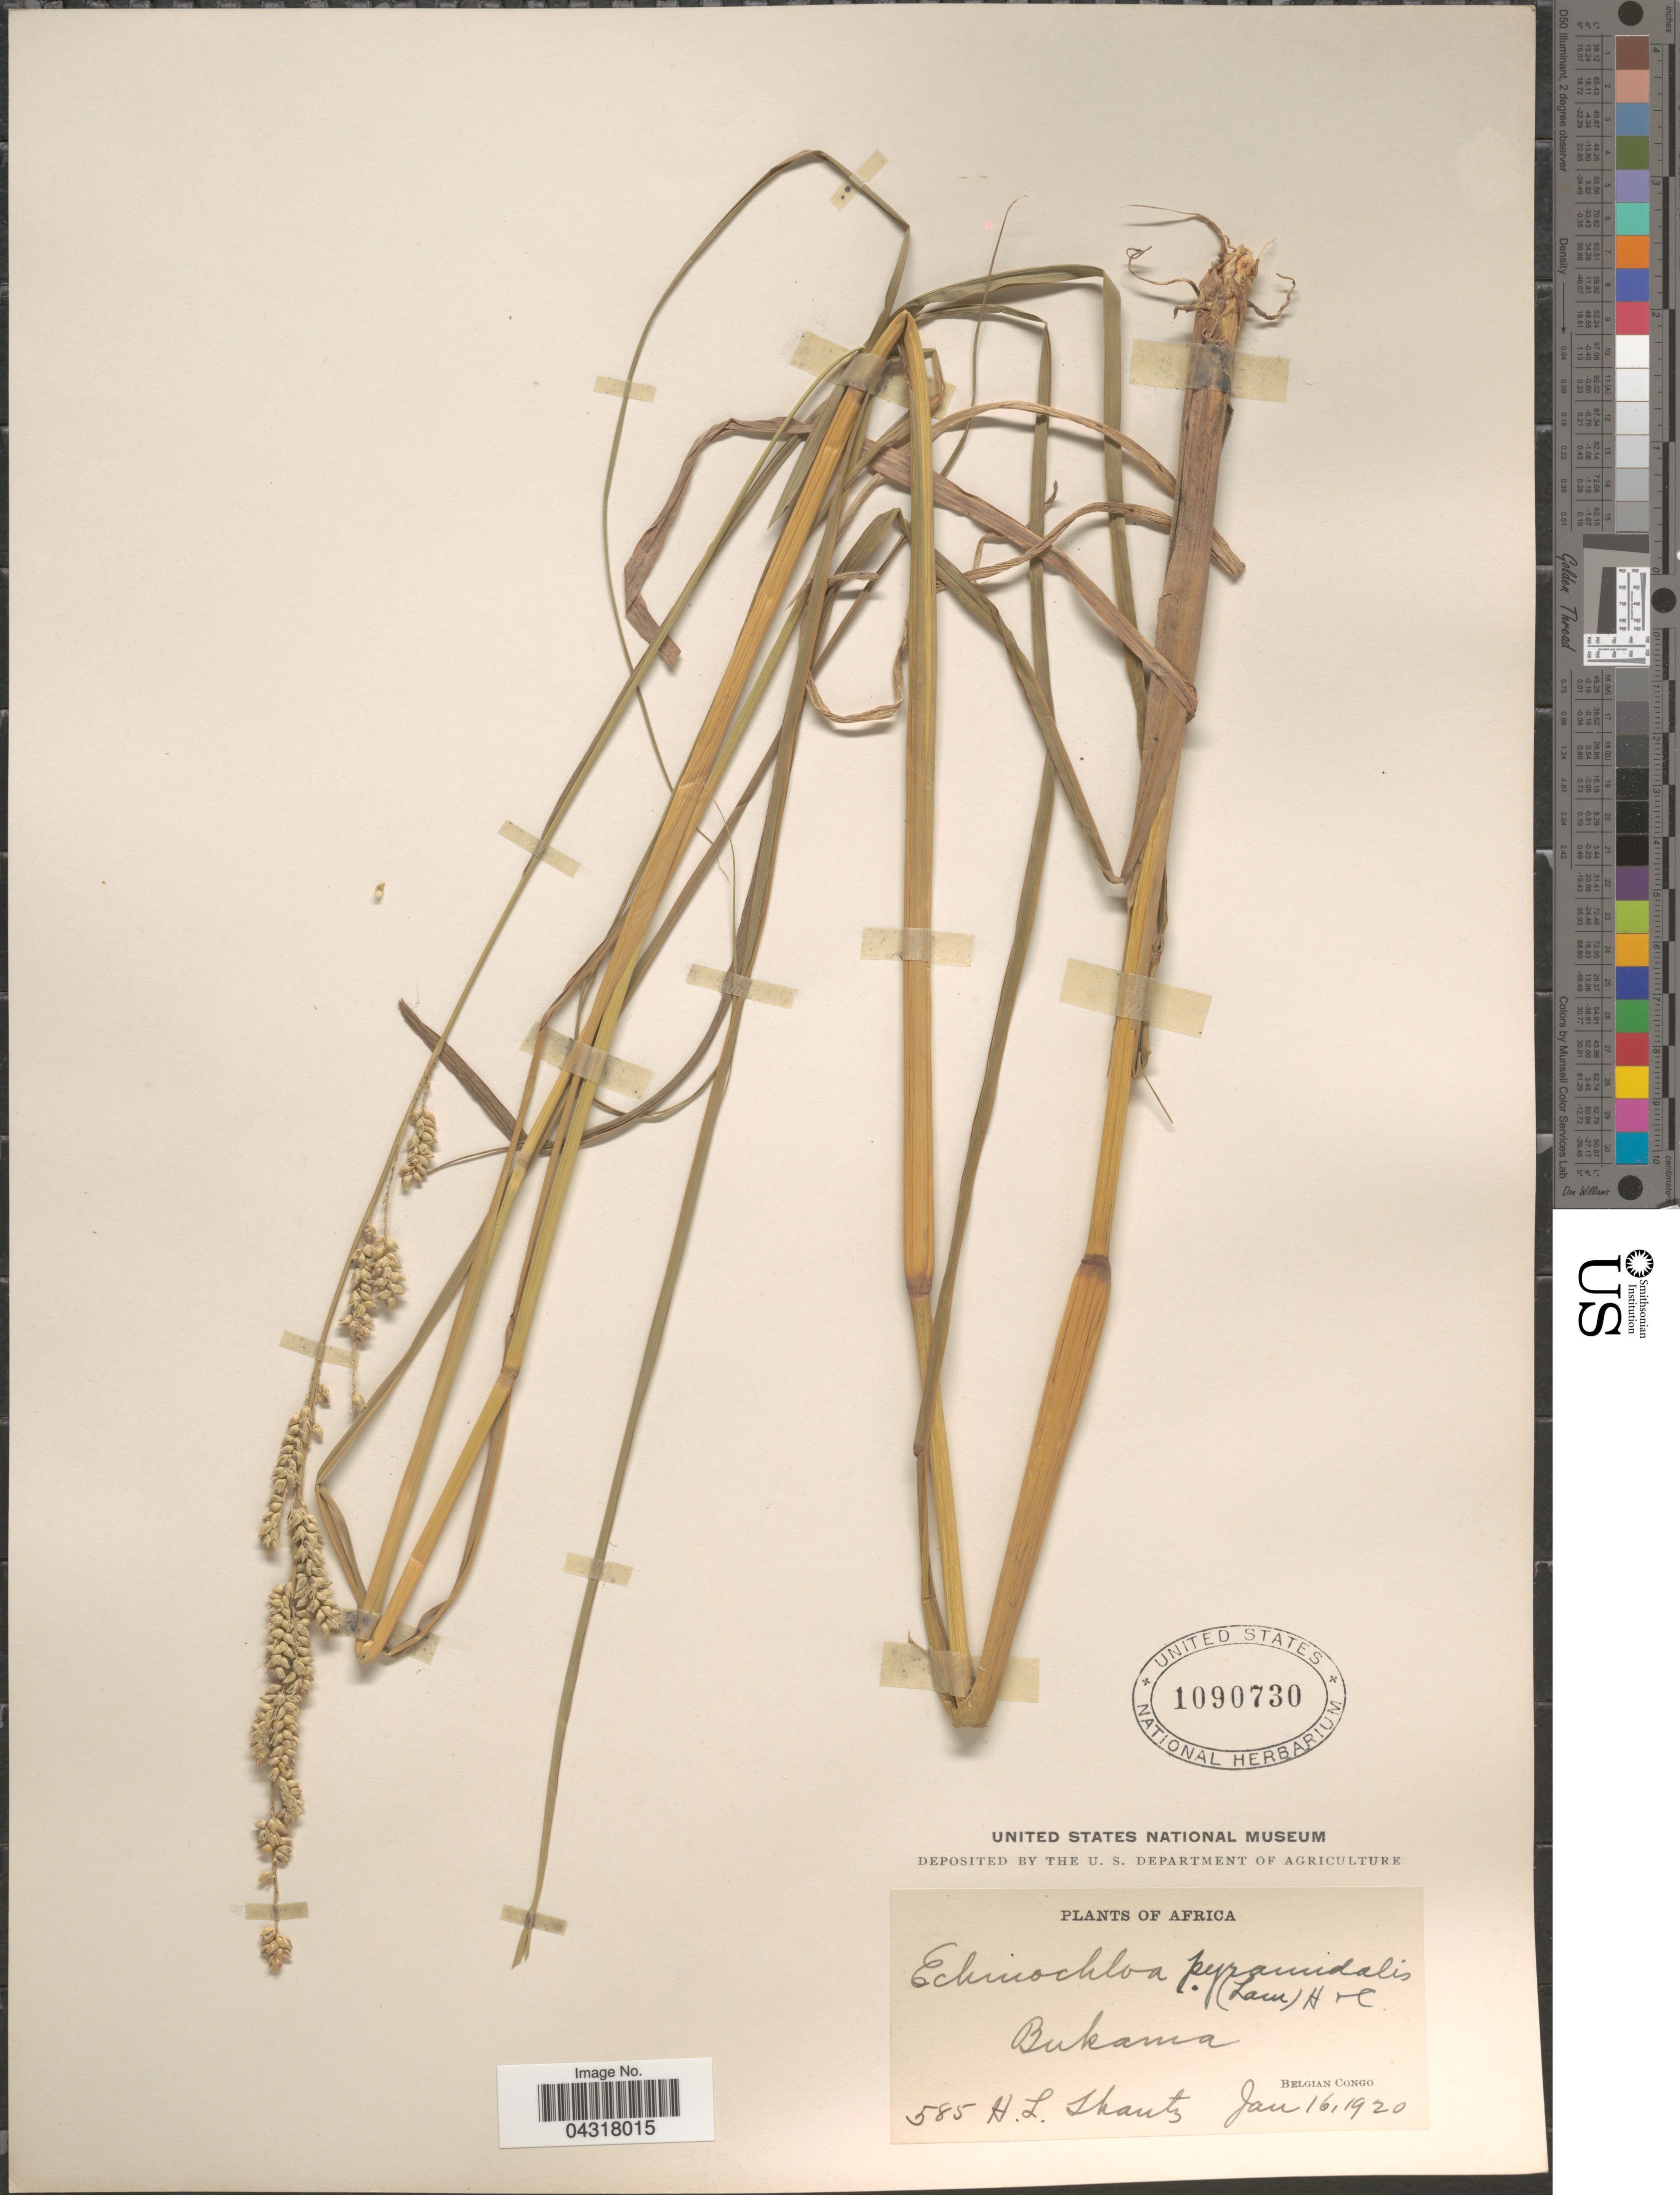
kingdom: Plantae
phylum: Tracheophyta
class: Liliopsida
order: Poales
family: Poaceae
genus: Echinochloa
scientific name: Echinochloa pyramidalis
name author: (Lam.) Hitchc. & Chase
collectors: H. Shantz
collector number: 585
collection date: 1920-01-16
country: Congo, Democratic Republic of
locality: Bukama. Belgian Congo.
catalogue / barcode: US 1090730